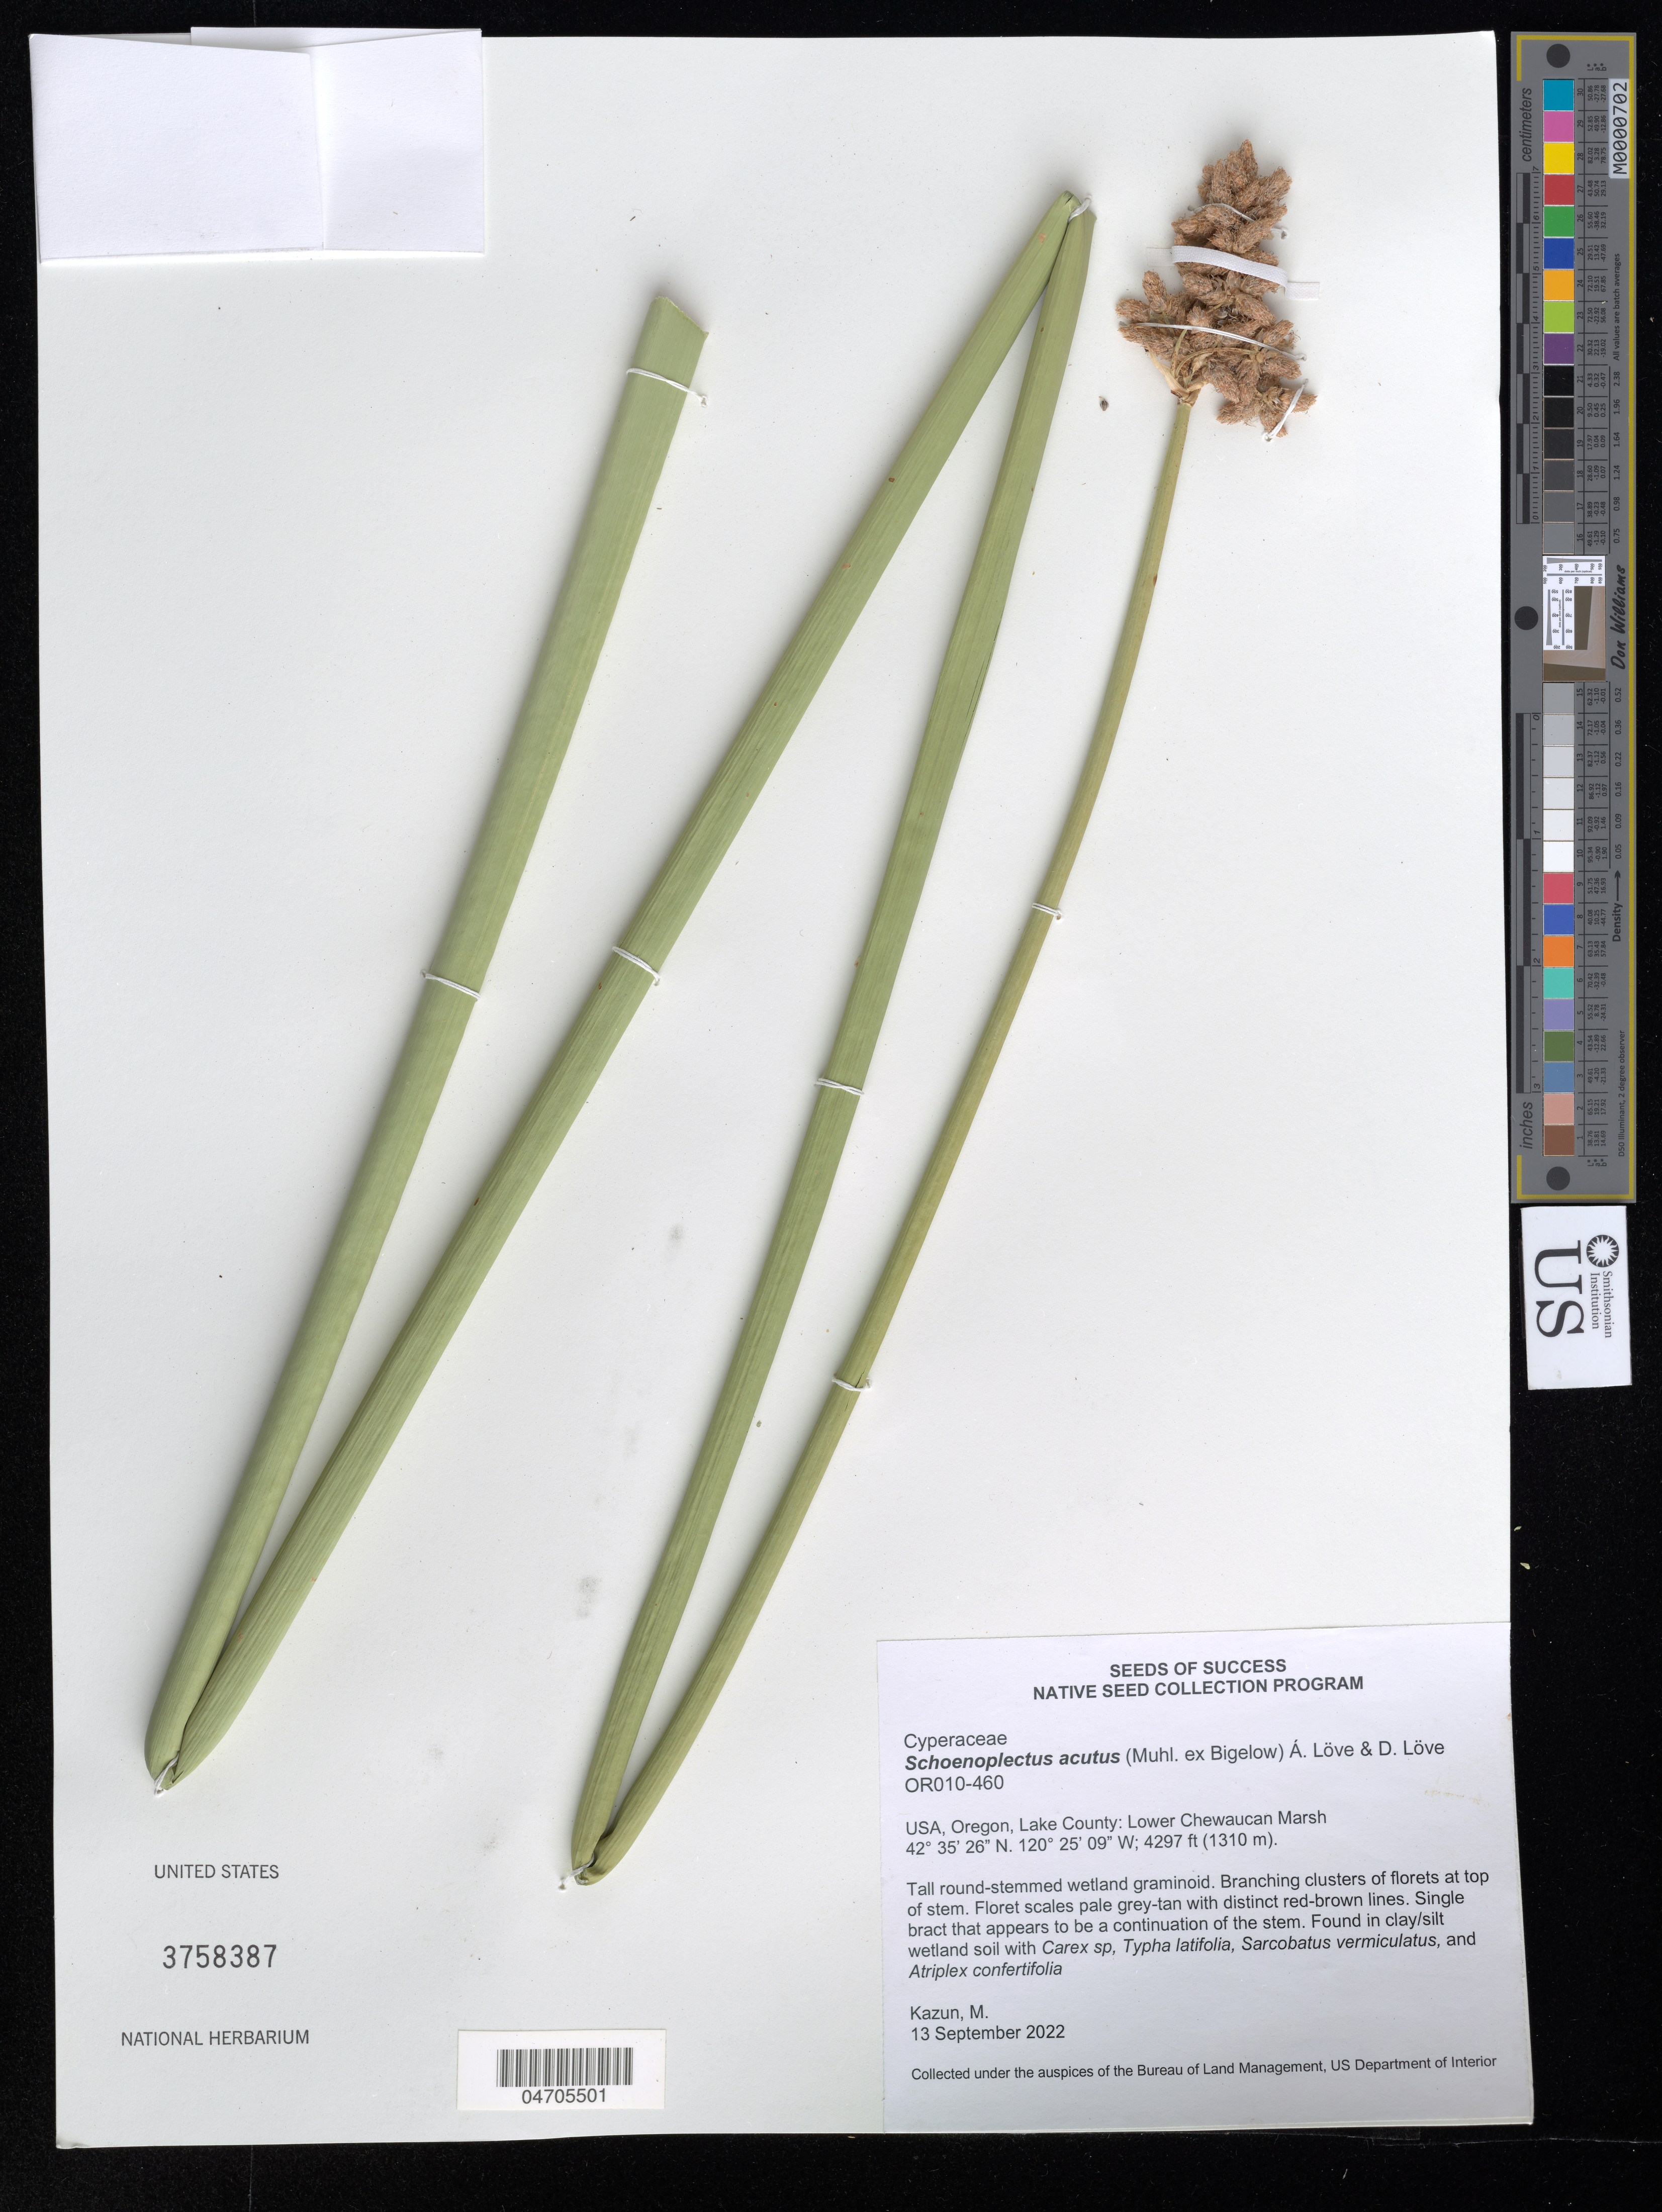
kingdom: Plantae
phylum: Tracheophyta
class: Liliopsida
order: Poales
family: Cyperaceae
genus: Schoenoplectus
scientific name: Schoenoplectus acutus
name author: (Muhl. ex Bigelow) Á. Löve & D. Löve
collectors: M. Kazun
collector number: OR010-460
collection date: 2022-09-13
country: United States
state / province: Oregon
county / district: Lake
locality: Lake County: Lower Chewaucan Marsh.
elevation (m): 1310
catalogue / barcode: US 3758387